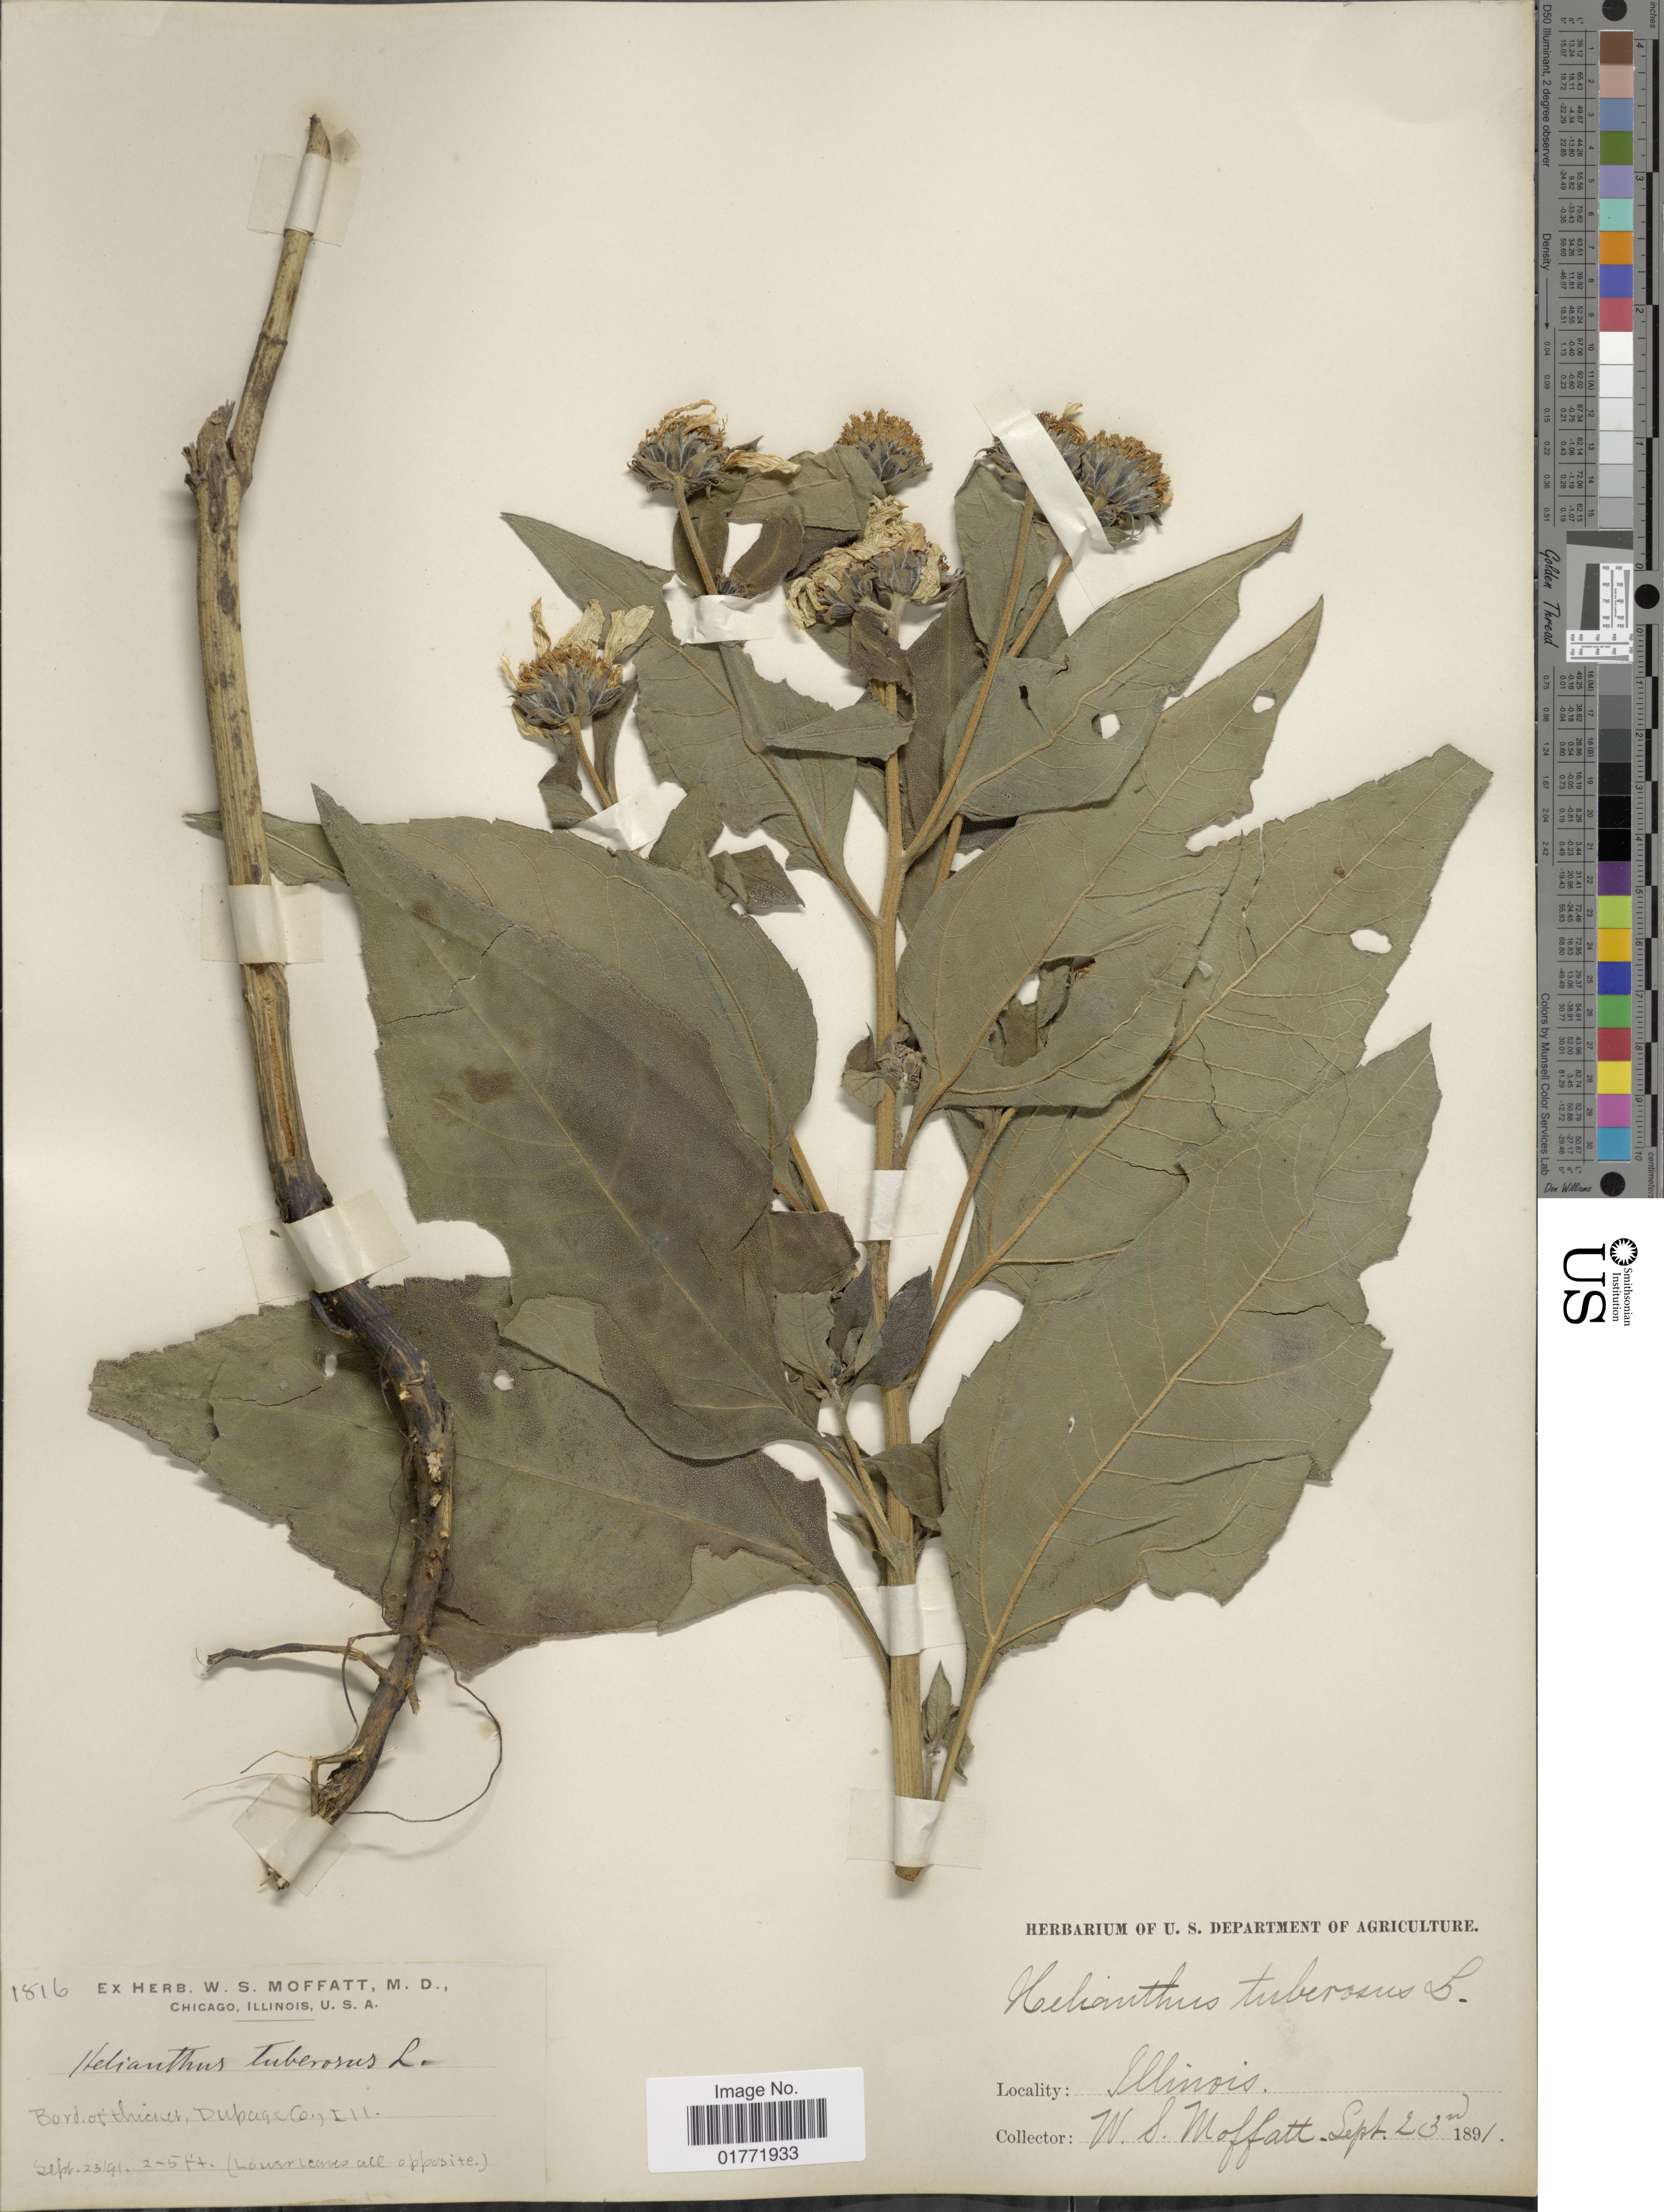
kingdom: Plantae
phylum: Tracheophyta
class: Magnoliopsida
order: Asterales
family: Asteraceae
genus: Helianthus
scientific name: Helianthus tuberosus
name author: L.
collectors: W. Moffatt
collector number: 1816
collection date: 1891-09-23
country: United States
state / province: Illinois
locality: Illinois, Chicago.